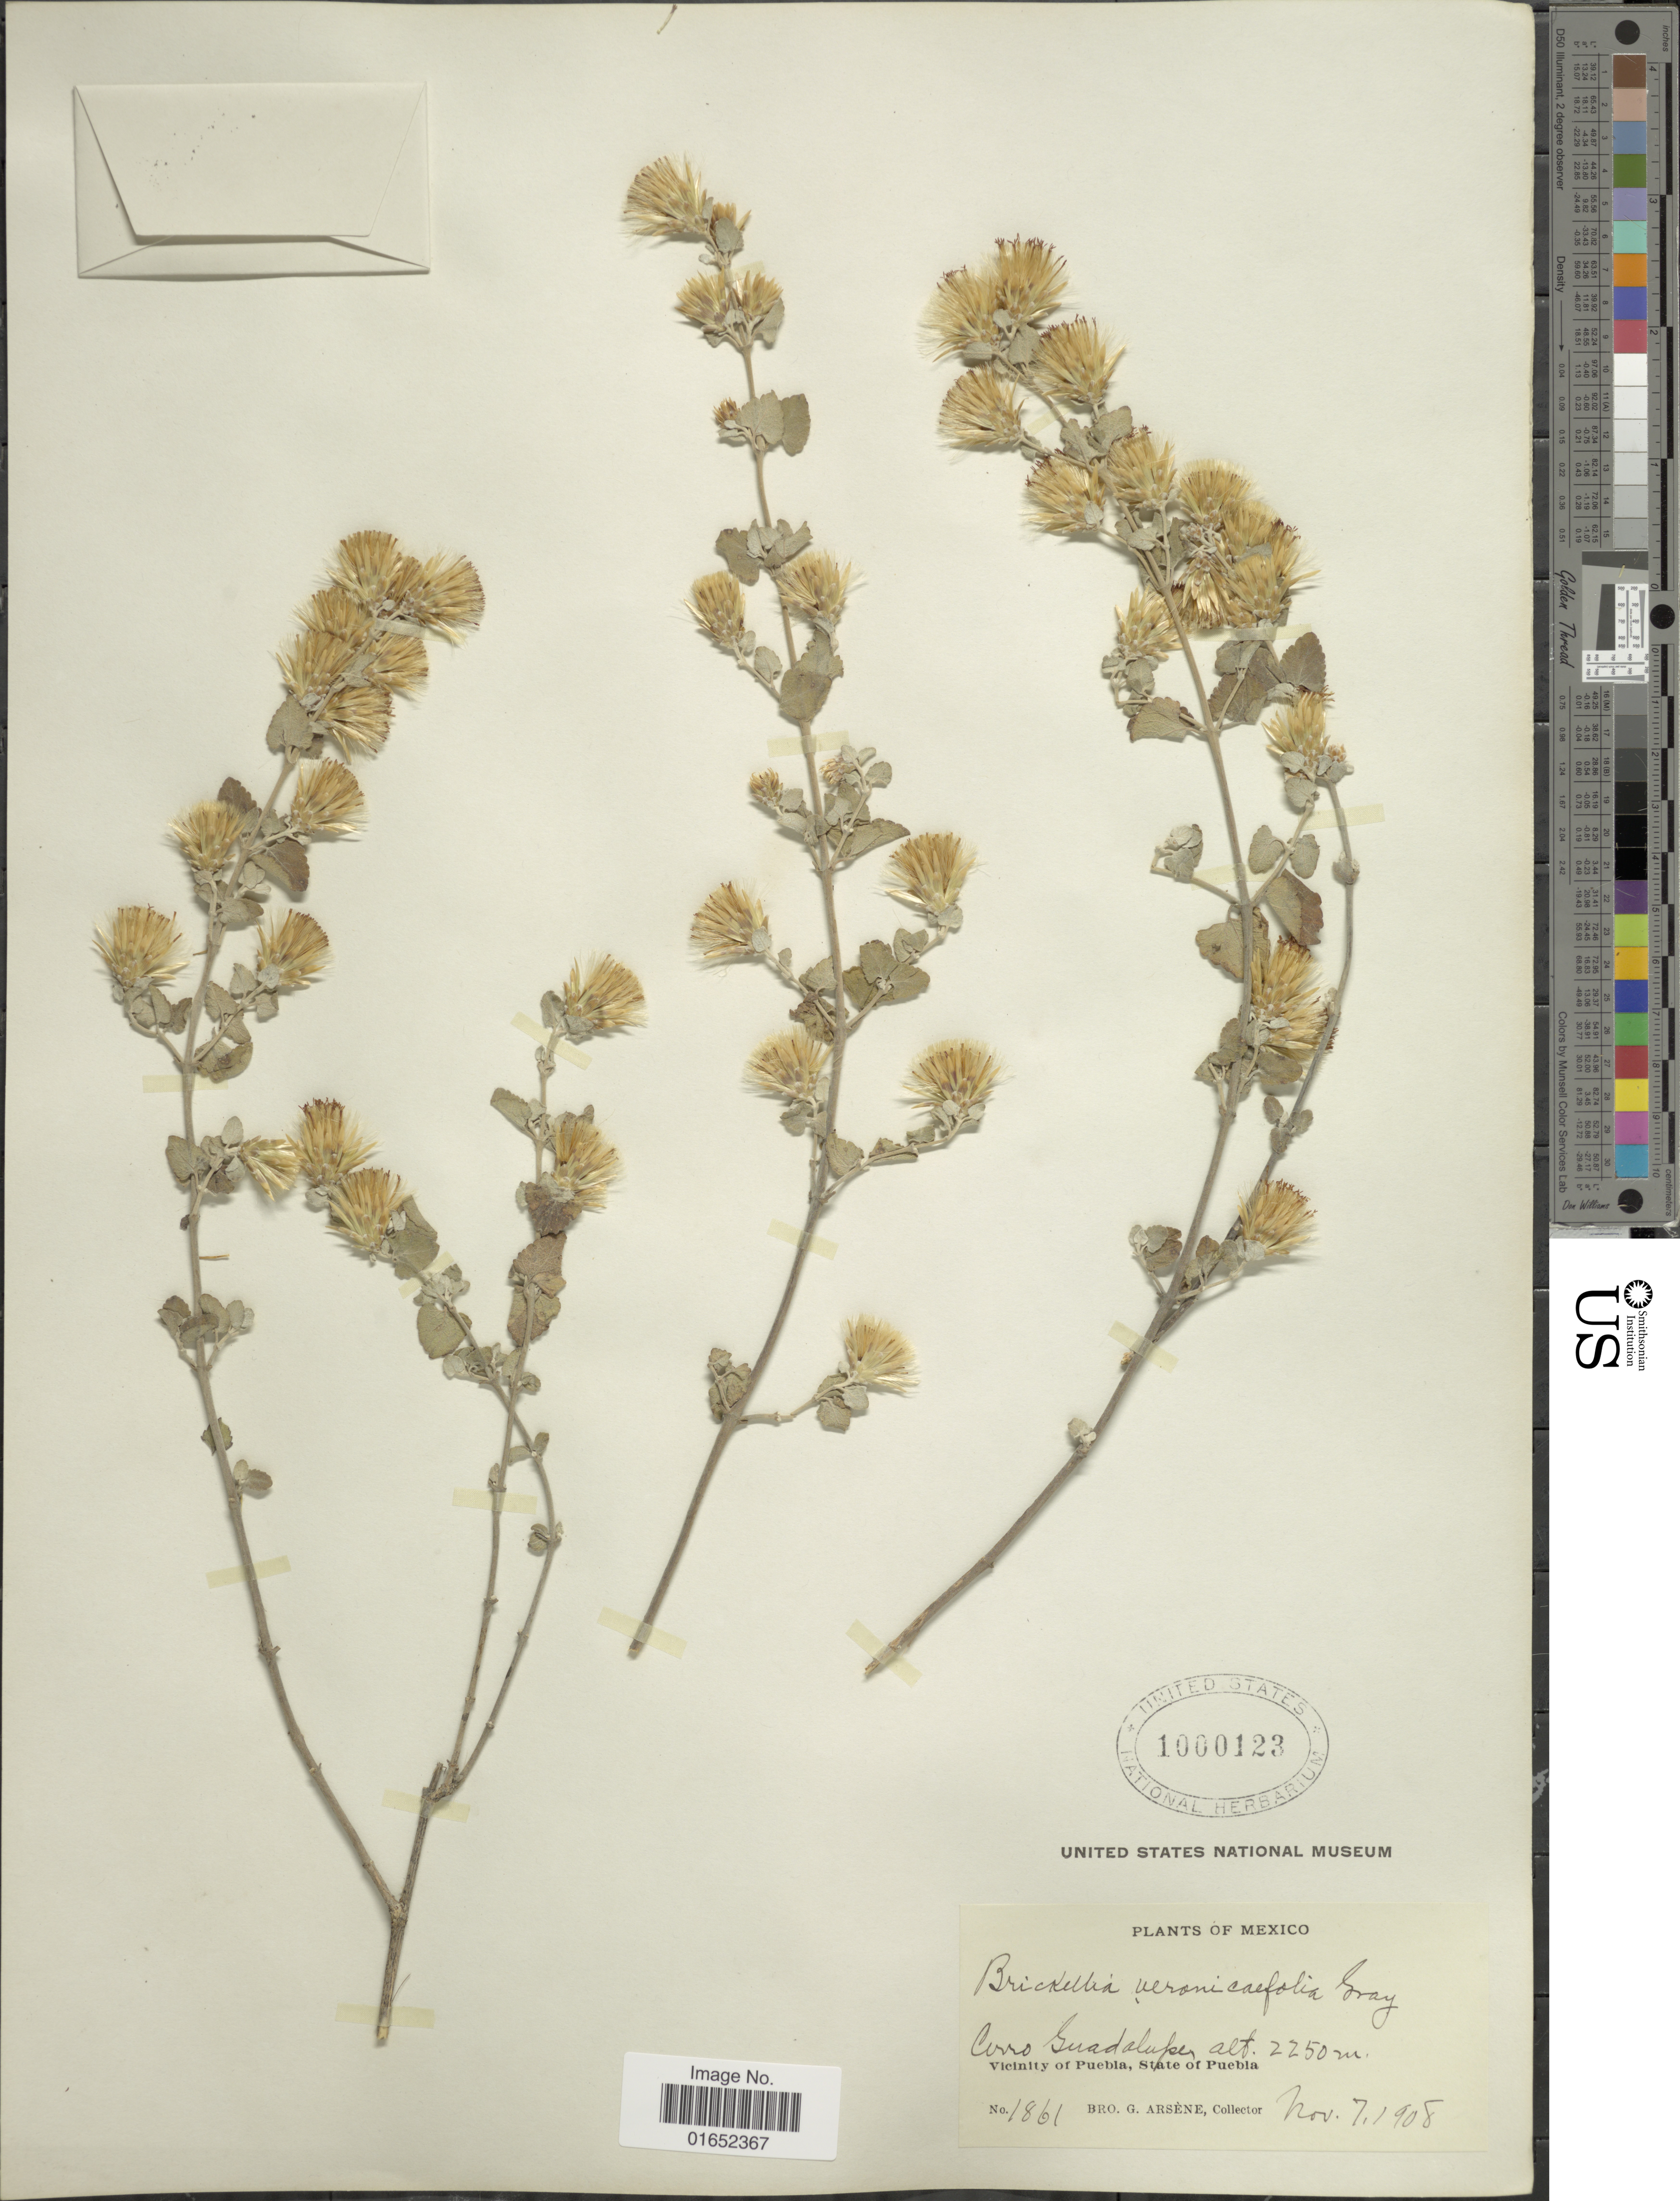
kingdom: Plantae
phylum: Tracheophyta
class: Magnoliopsida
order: Asterales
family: Asteraceae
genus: Brickellia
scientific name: Brickellia veronicaefolia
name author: (Kunth) A. Gray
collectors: Bro. G. Arsène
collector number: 1861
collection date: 1908-11-07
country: Mexico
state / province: Puebla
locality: Cerro Guadalupes, Vicinity of Puebla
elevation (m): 2250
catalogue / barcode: US 1000123